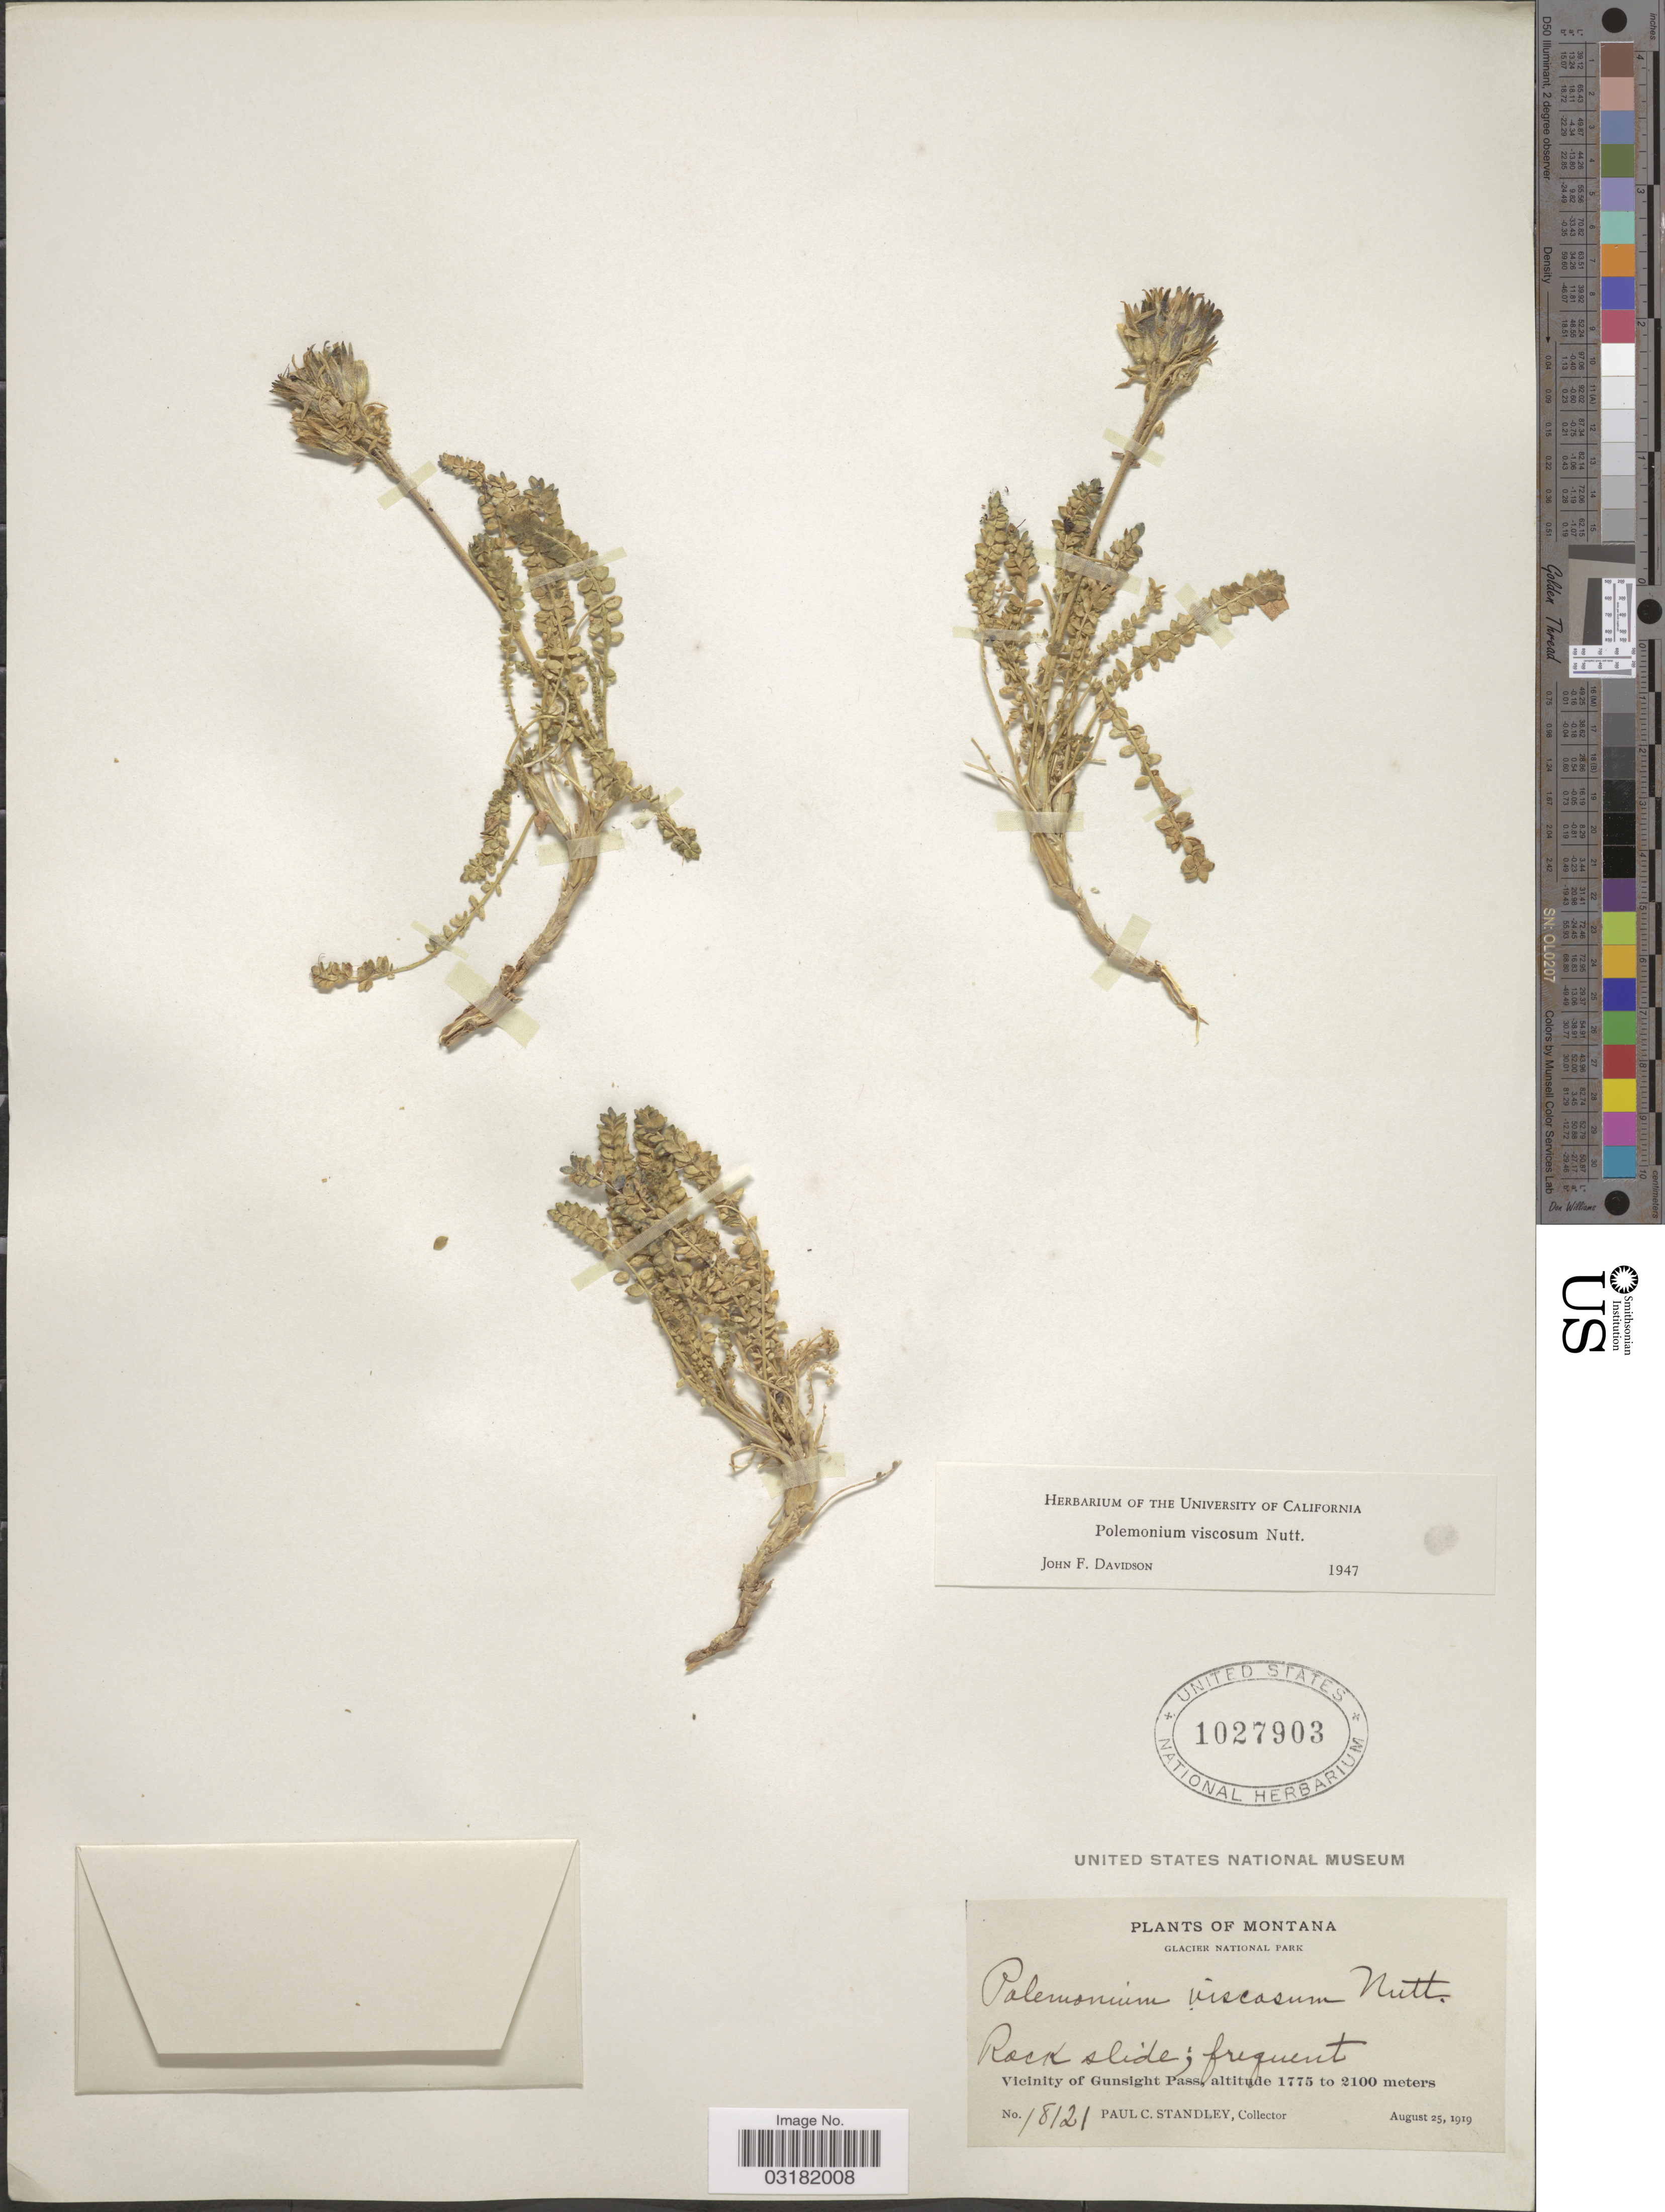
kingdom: Plantae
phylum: Tracheophyta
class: Magnoliopsida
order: Ericales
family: Polemoniaceae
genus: Polemonium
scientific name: Polemonium viscosum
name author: Nutt.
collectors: P. C. Standley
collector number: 18121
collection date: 1919-08-25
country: United States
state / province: Montana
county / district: Glacier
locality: Glacier National Park, Rock slide, Vicinity of Gunsight Pass.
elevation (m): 1775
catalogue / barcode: US 1027903